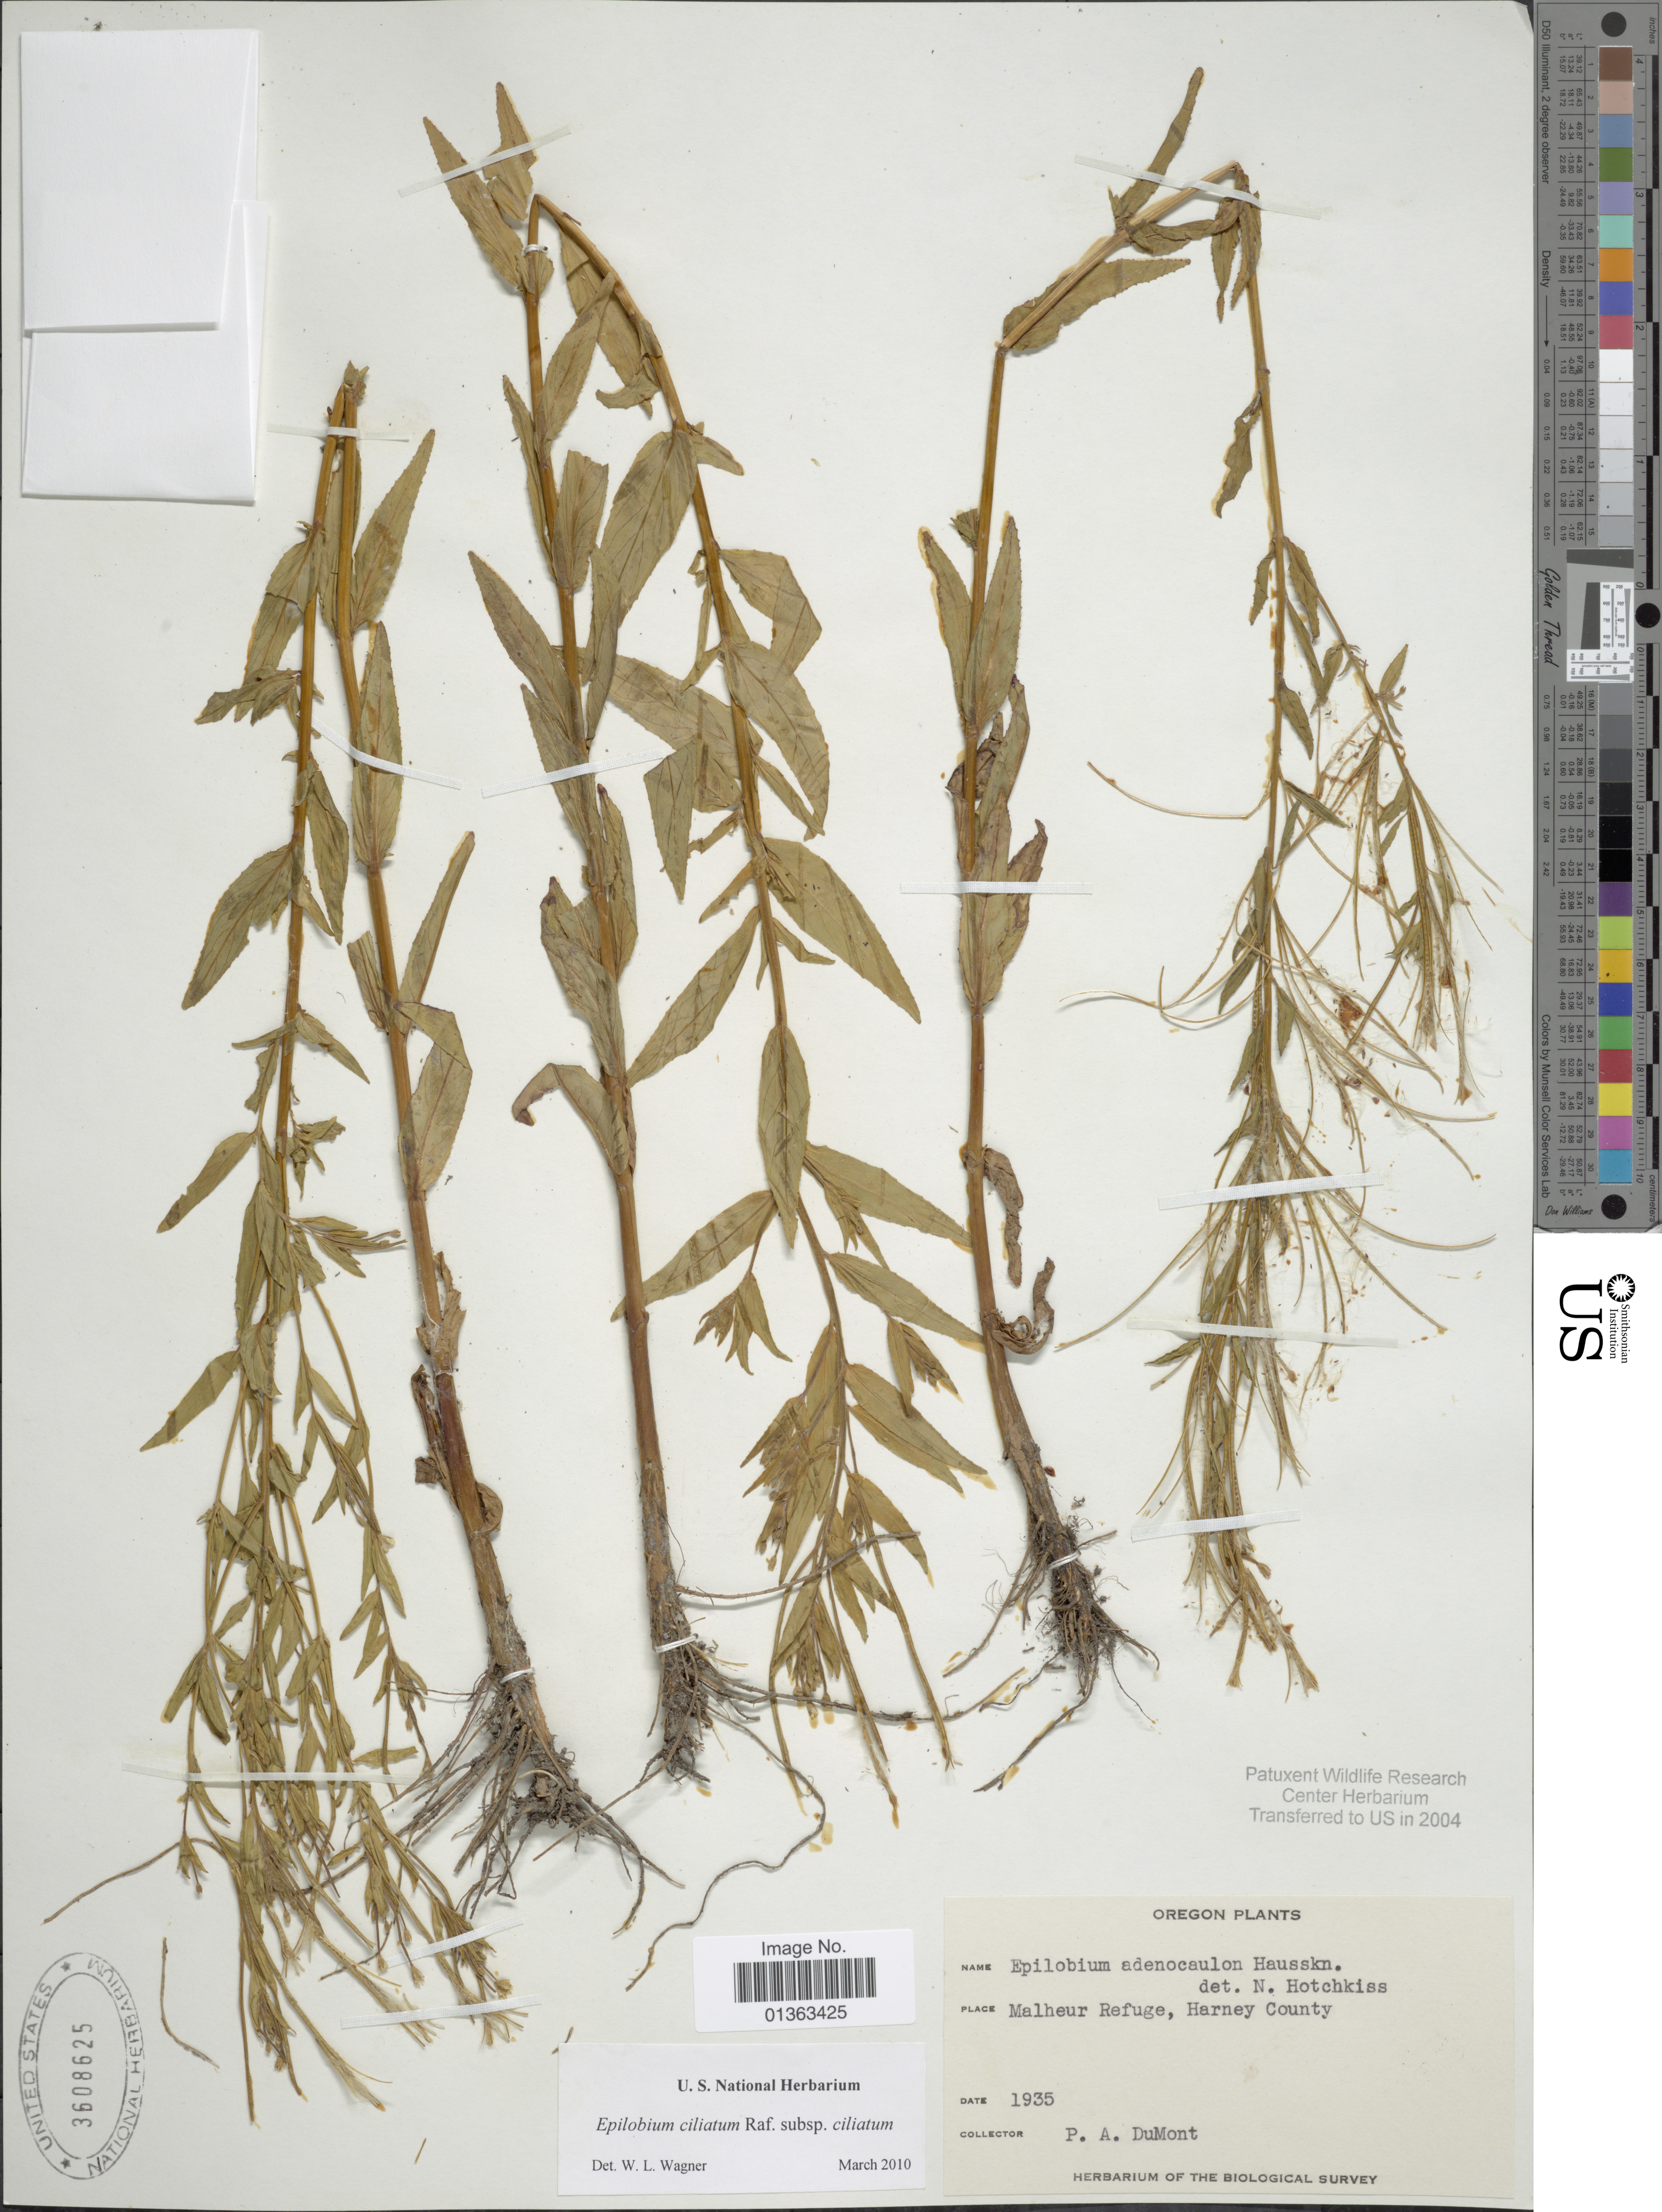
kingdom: Plantae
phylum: Tracheophyta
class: Magnoliopsida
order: Myrtales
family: Onagraceae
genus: Epilobium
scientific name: Epilobium ciliatum subsp. ciliatum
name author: Raf.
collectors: P. Dumont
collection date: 1935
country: United States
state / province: Oregon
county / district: Harney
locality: Malheur Refuge, Harney County.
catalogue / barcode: US 3608625